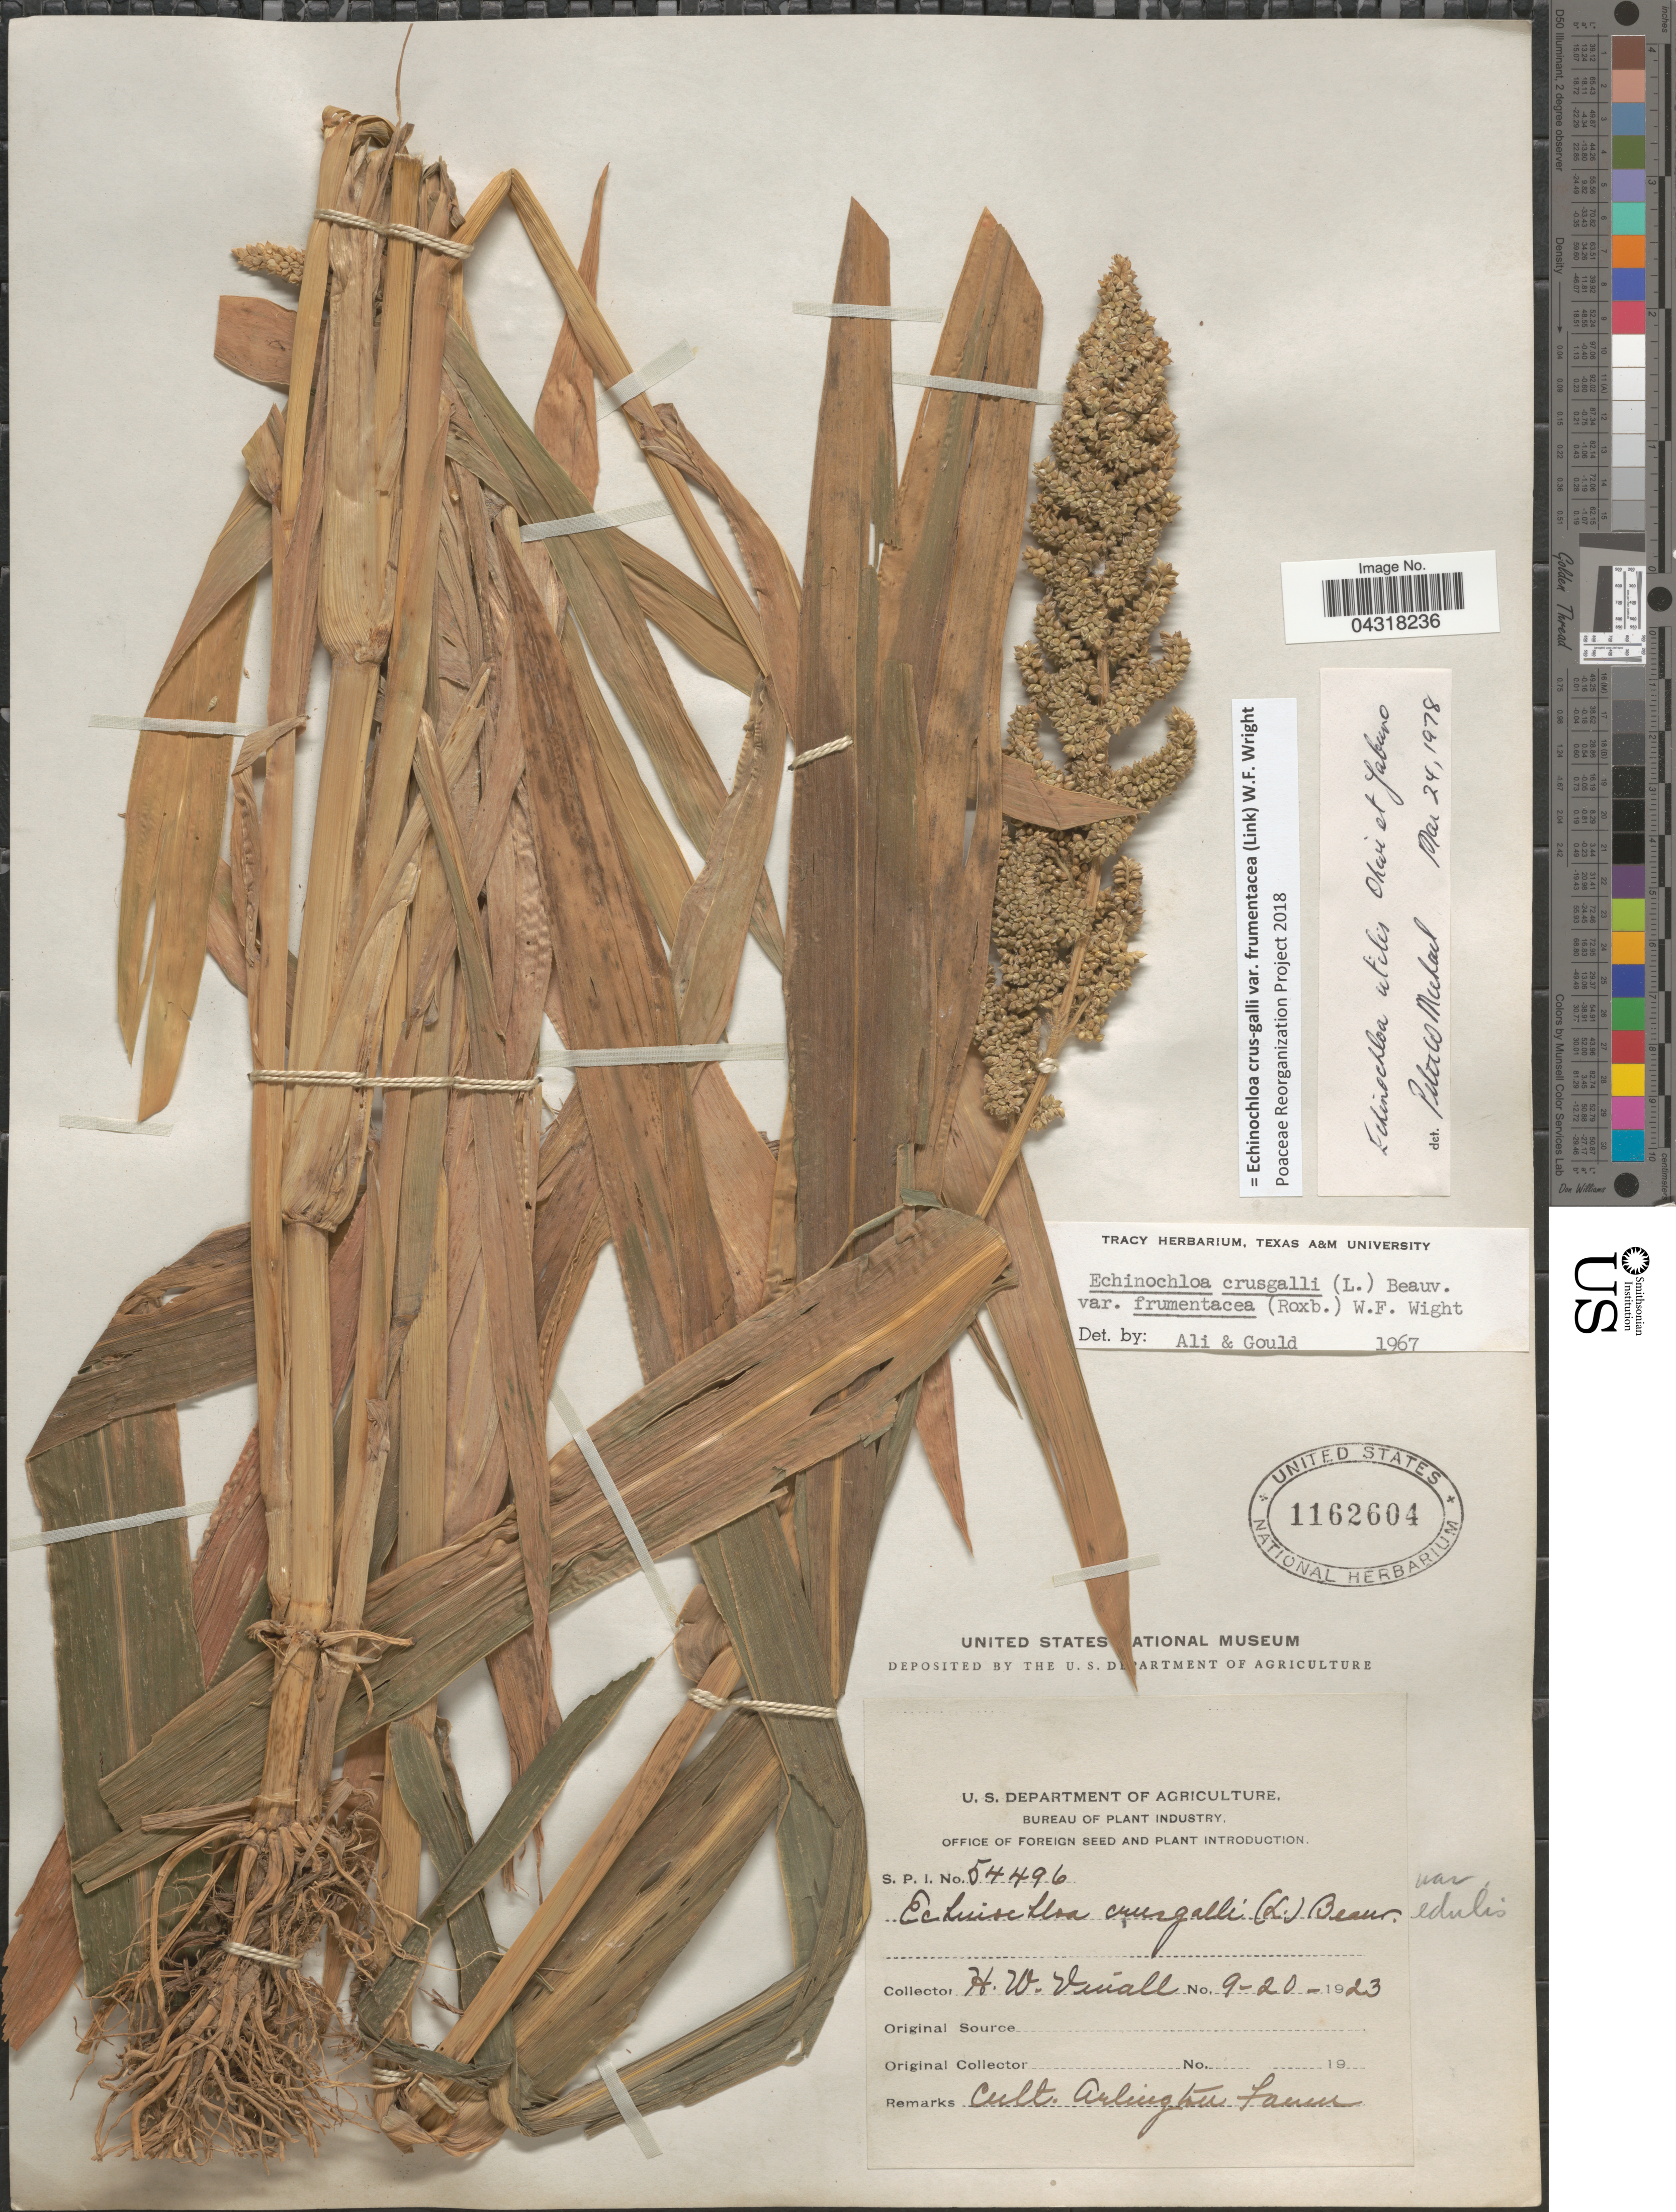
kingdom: Plantae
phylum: Tracheophyta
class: Liliopsida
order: Poales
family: Poaceae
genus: Echinochloa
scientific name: Echinochloa crus-galli var. frumentacea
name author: (Link) W. Wight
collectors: H. Vinall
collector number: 54496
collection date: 1923-09-20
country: United States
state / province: Virginia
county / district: Arlington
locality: Cult. Arlington farm.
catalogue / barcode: US 1162604